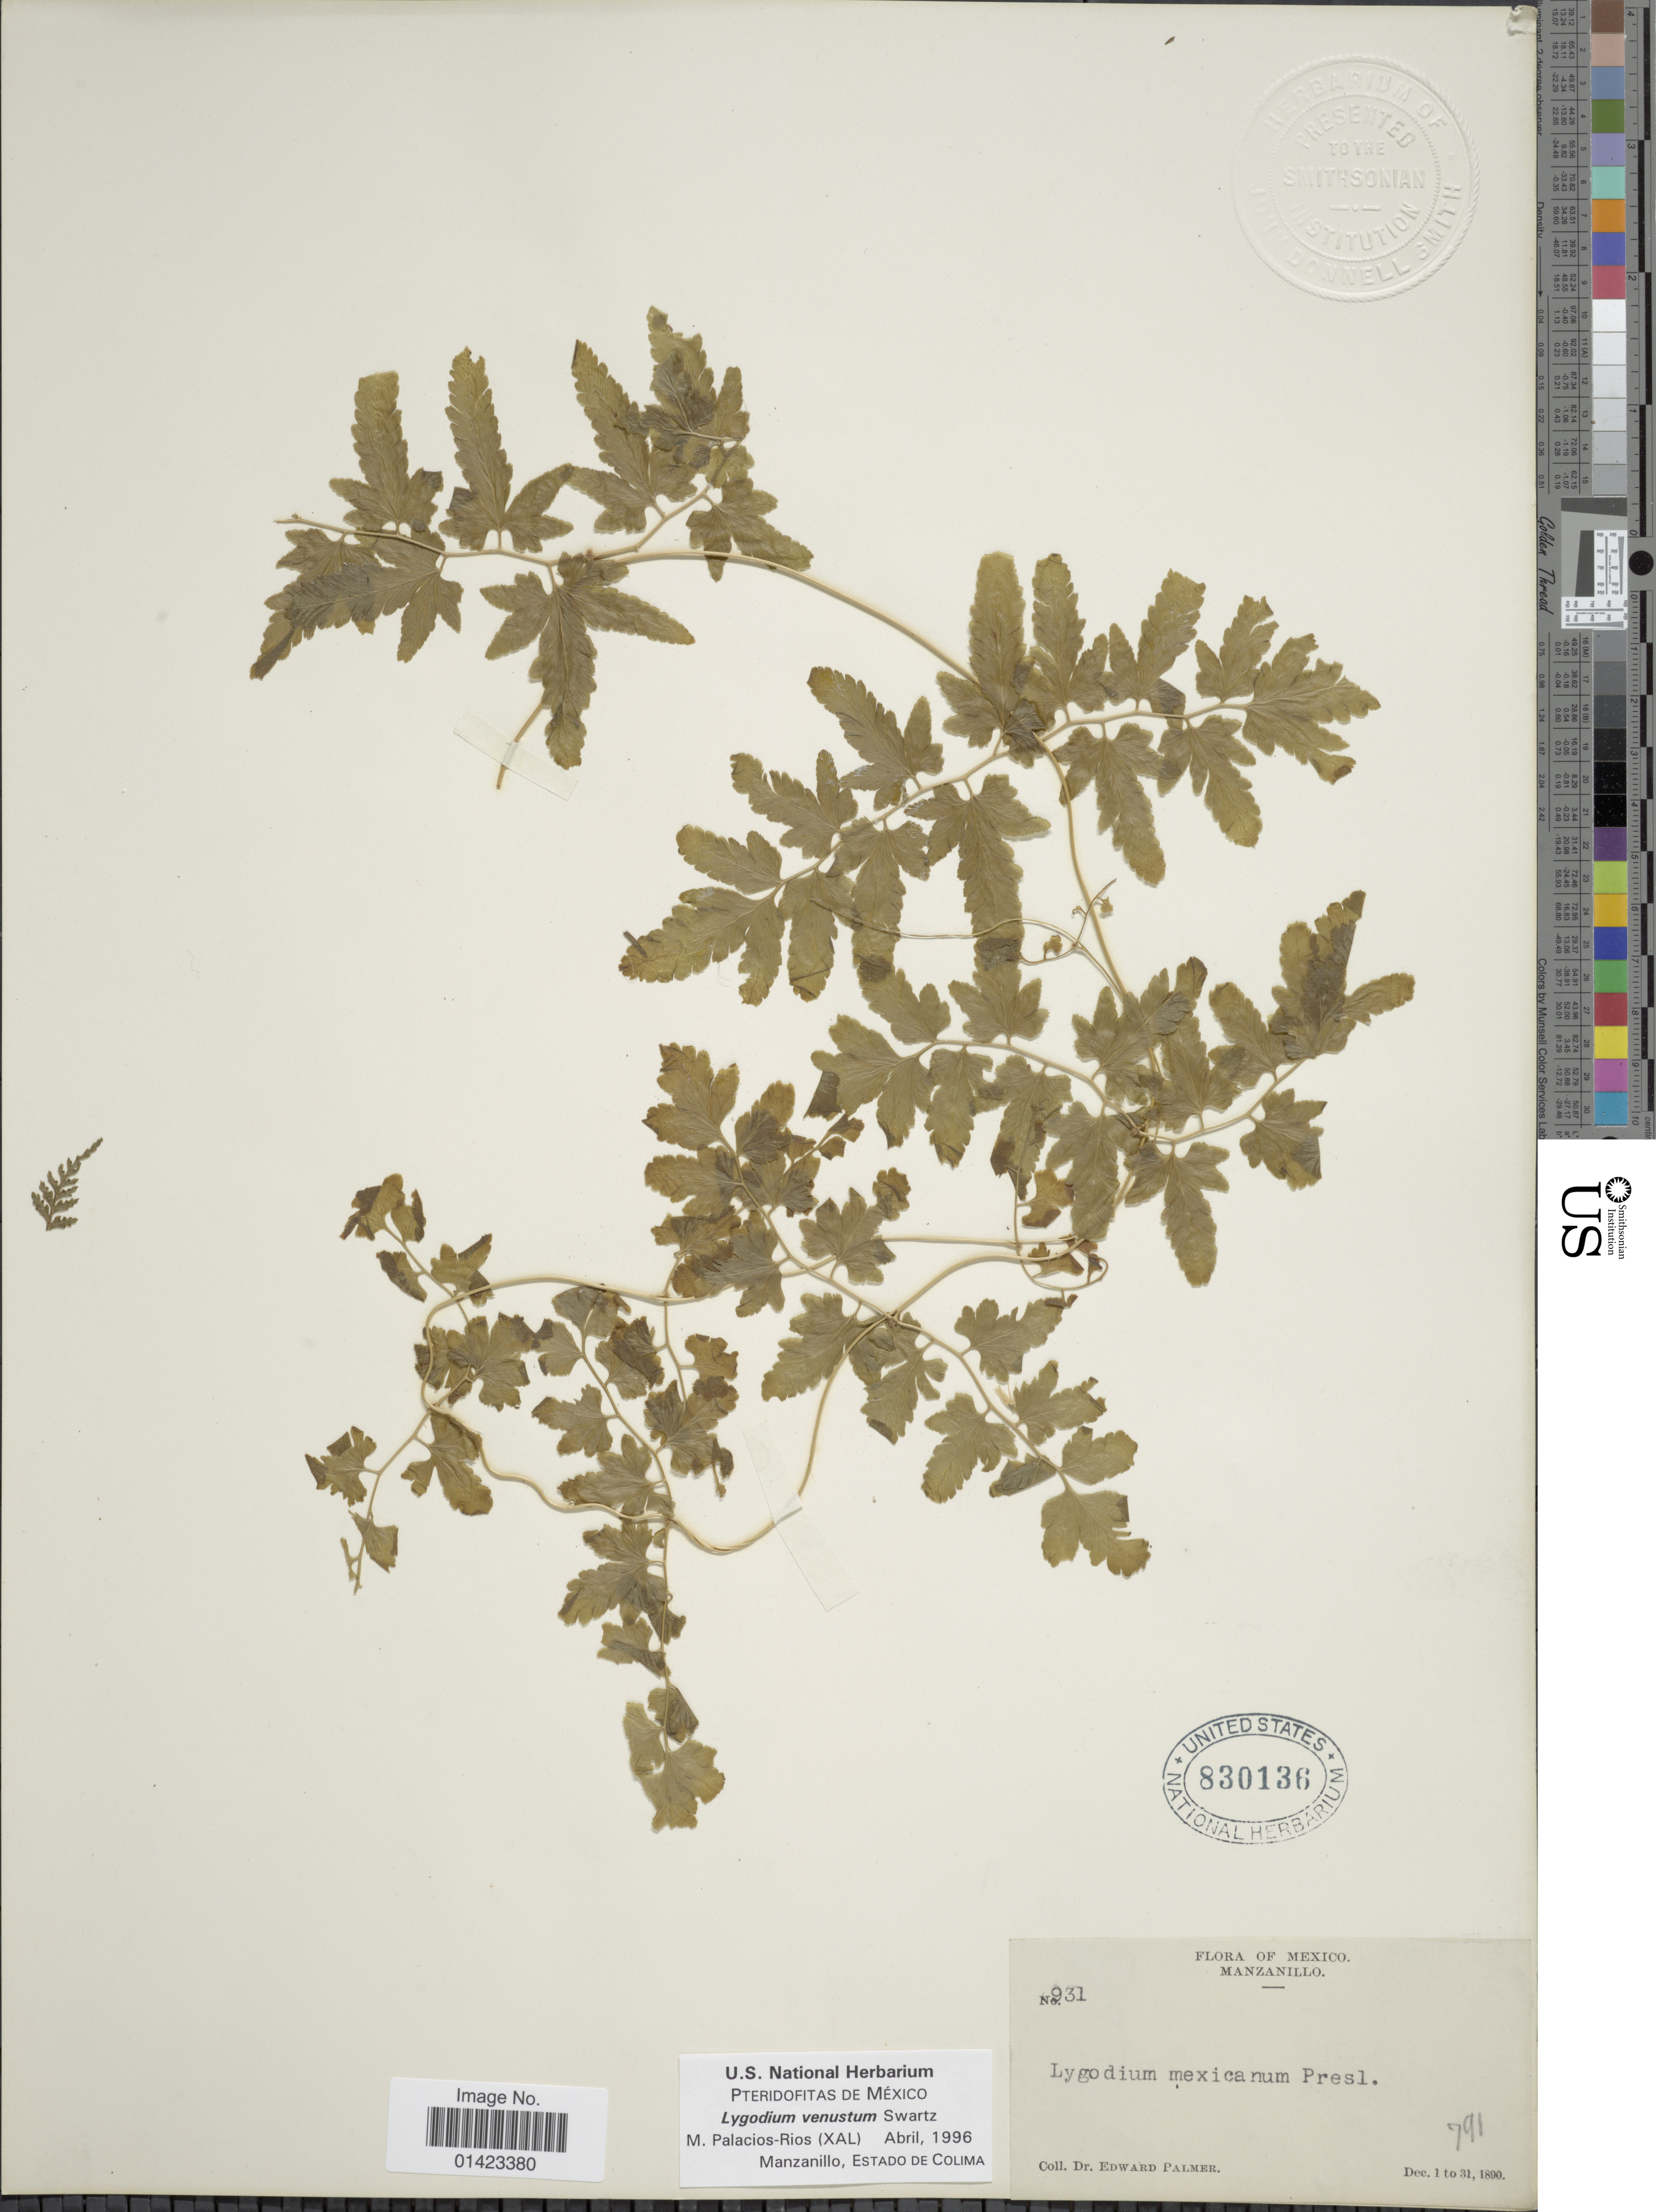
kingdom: Plantae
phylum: Tracheophyta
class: Polypodiopsida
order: Schizaeales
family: Lygodiaceae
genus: Lygodium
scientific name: Lygodium venustum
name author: Sw.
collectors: E. Palmer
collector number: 931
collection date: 1890-12-01/1890-12-31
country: Mexico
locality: Manzanillo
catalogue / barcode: US 830136